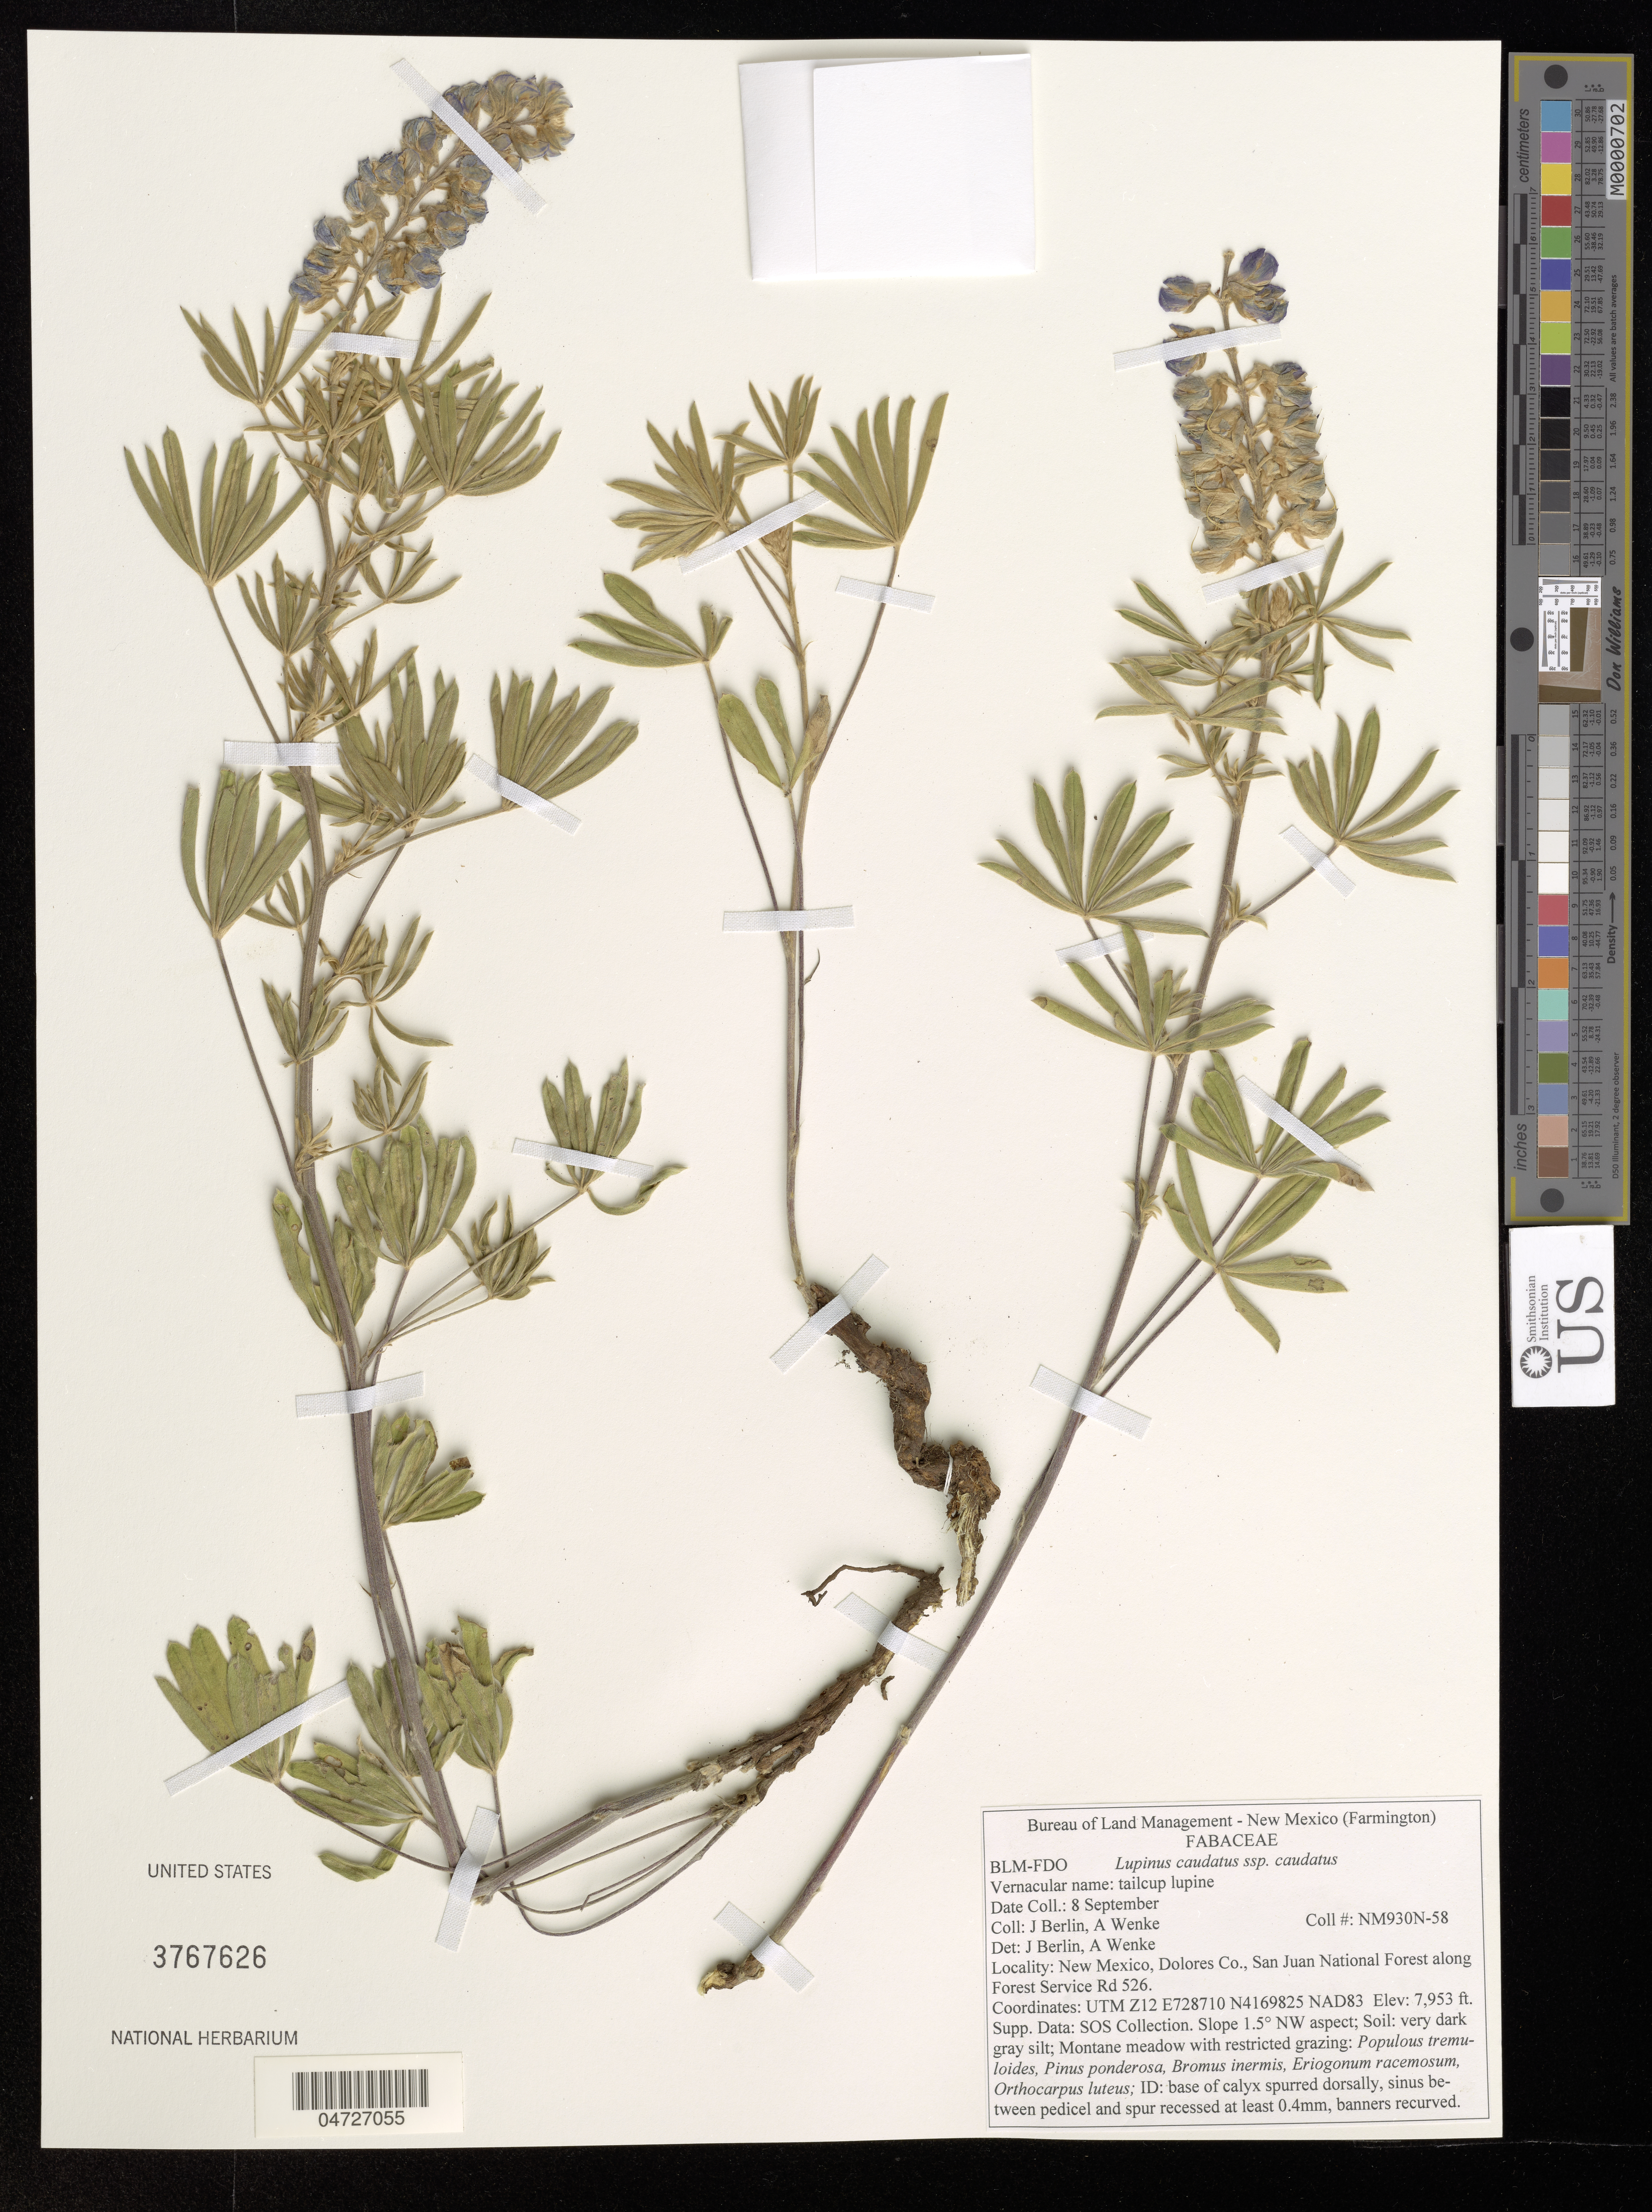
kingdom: Plantae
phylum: Tracheophyta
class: Magnoliopsida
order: Fabales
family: Fabaceae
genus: Lupinus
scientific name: Lupinus caudatus subsp. caudatus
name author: Kellogg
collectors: J. Berlin & A. Wenke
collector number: NM930N-58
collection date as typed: SEP 8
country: United States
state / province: Colorado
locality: (Farmington). Dolores Co., San Juan National Forest along Forest Service Rd 526.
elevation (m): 2424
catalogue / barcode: US 3767626